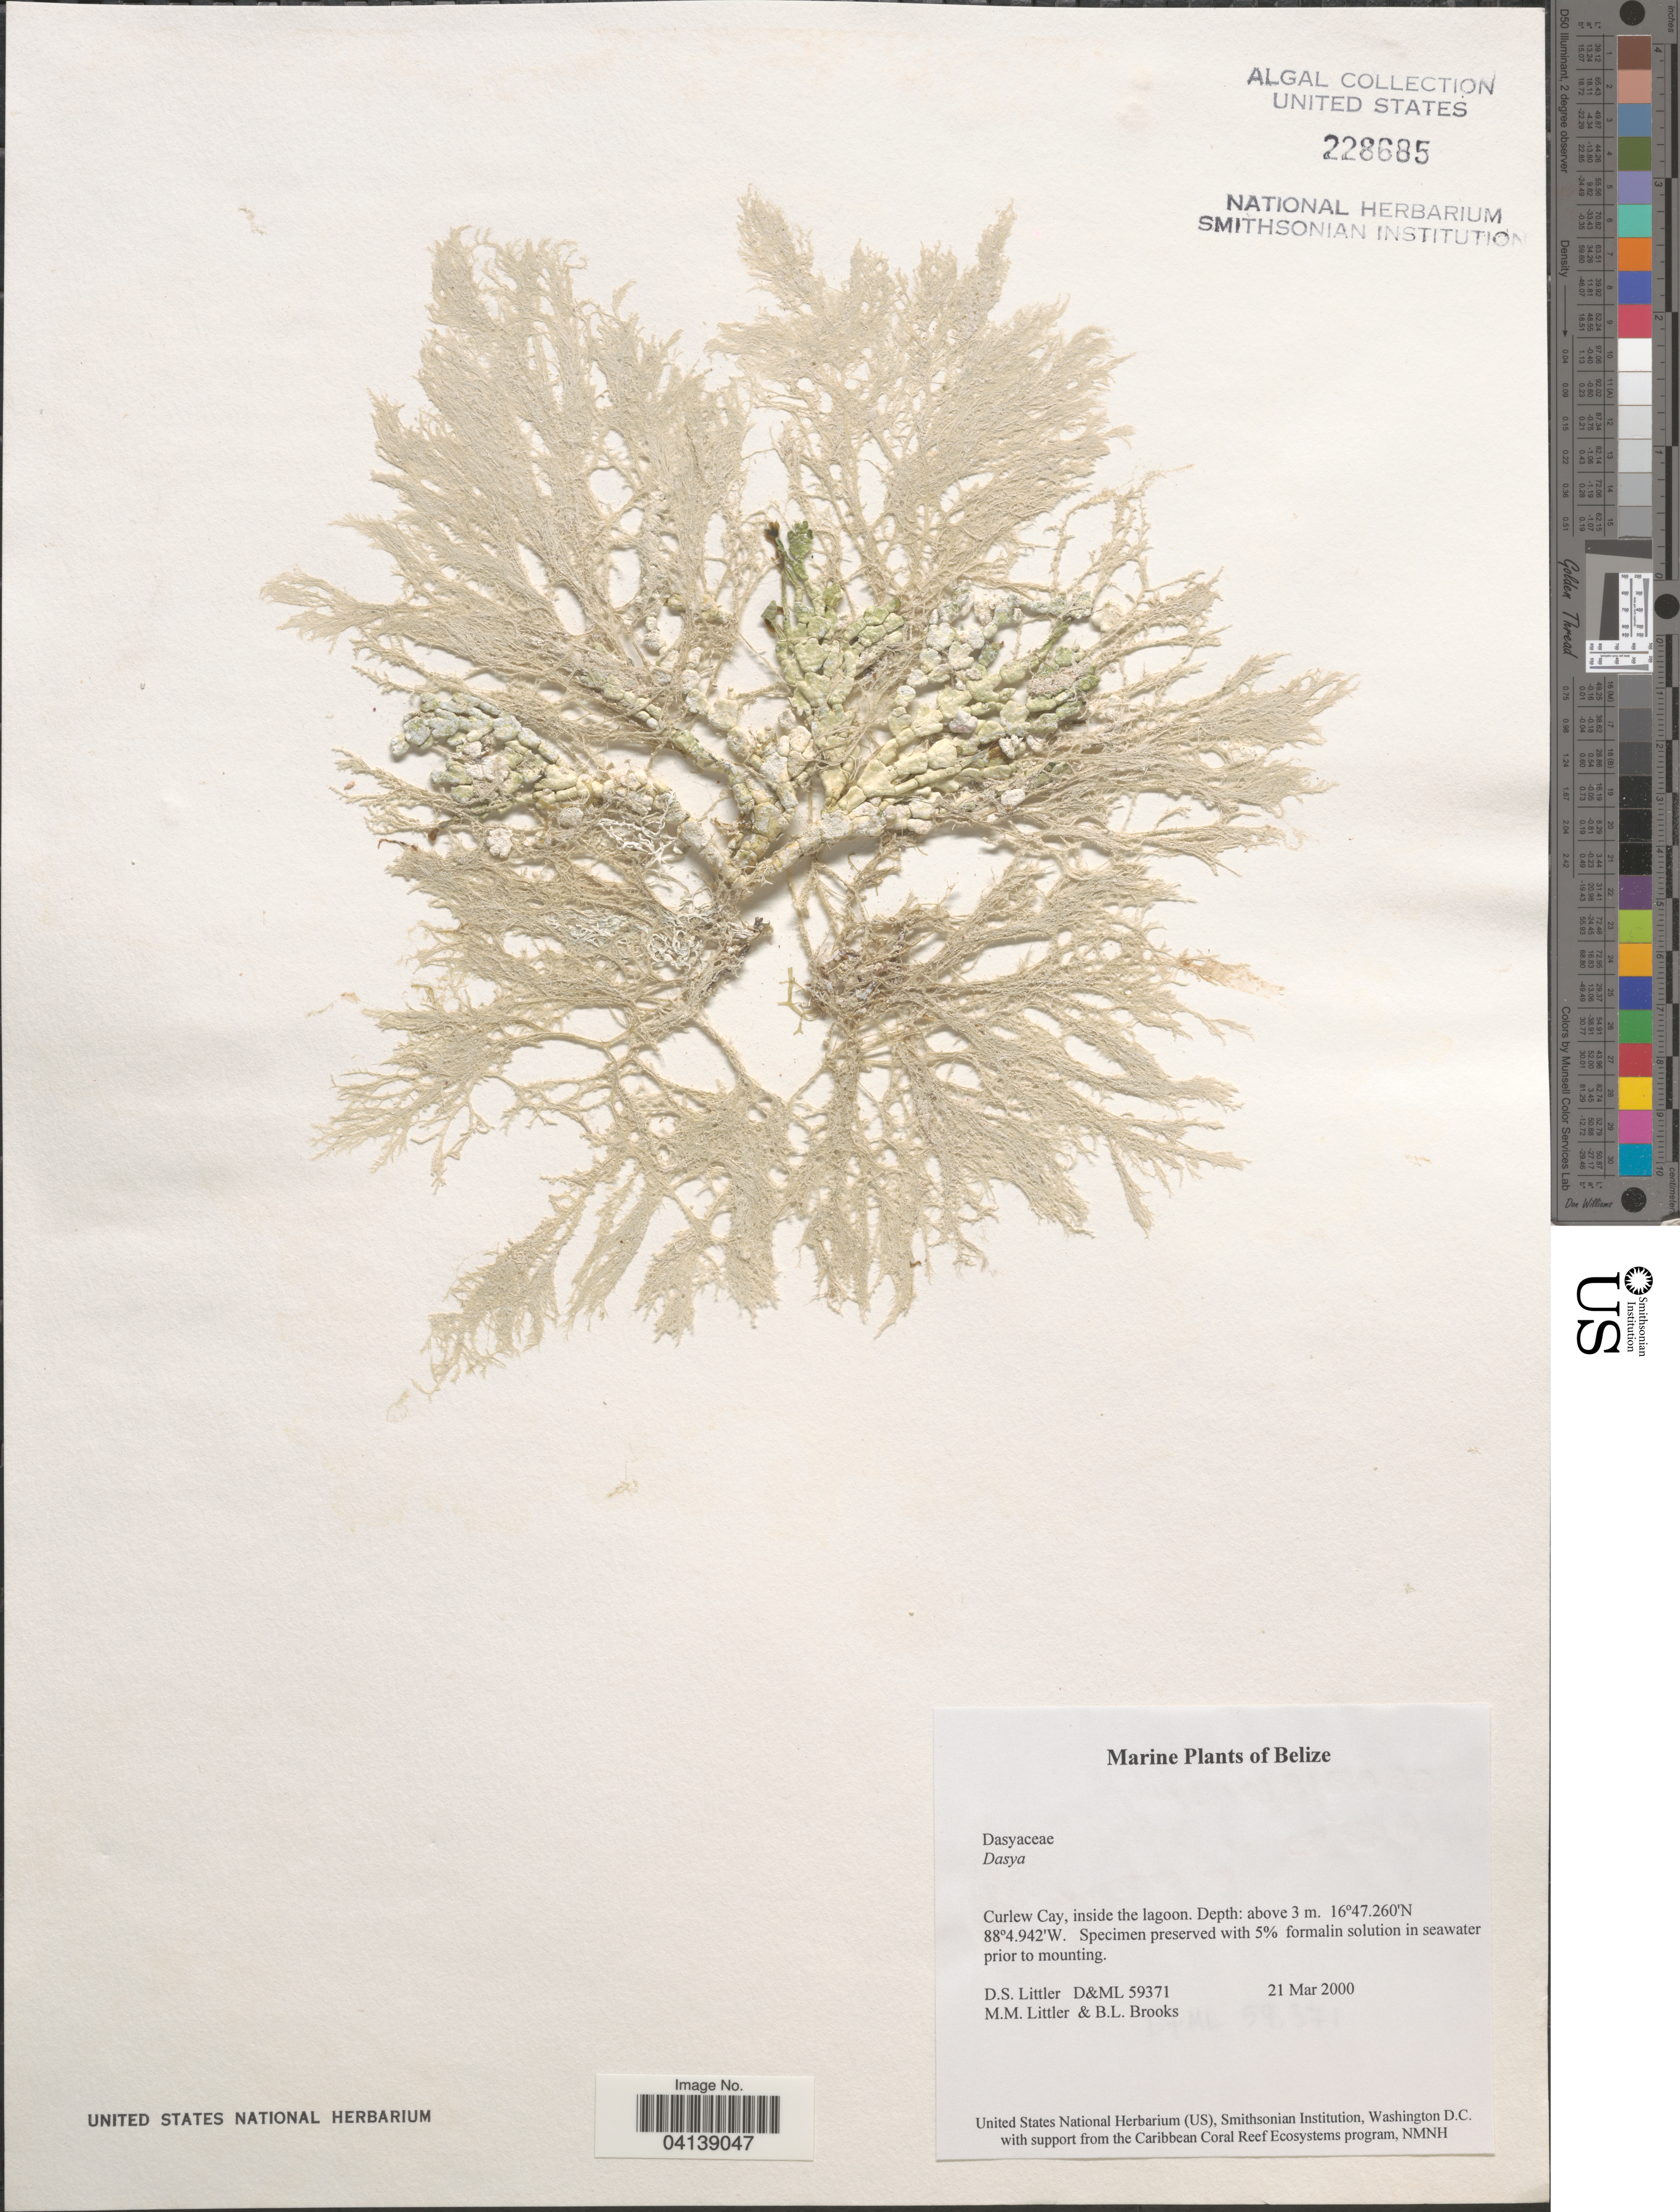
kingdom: Plantae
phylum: Rhodophyta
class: Florideophyceae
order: Ceramiales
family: Dasyaceae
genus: Dasya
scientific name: Dasya sp.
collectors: D. S. Littler & B. Brooks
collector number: D&ML 59371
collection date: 2000-03-21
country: Belize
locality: Curlew Cay, inside the lagoon.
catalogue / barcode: US 228685